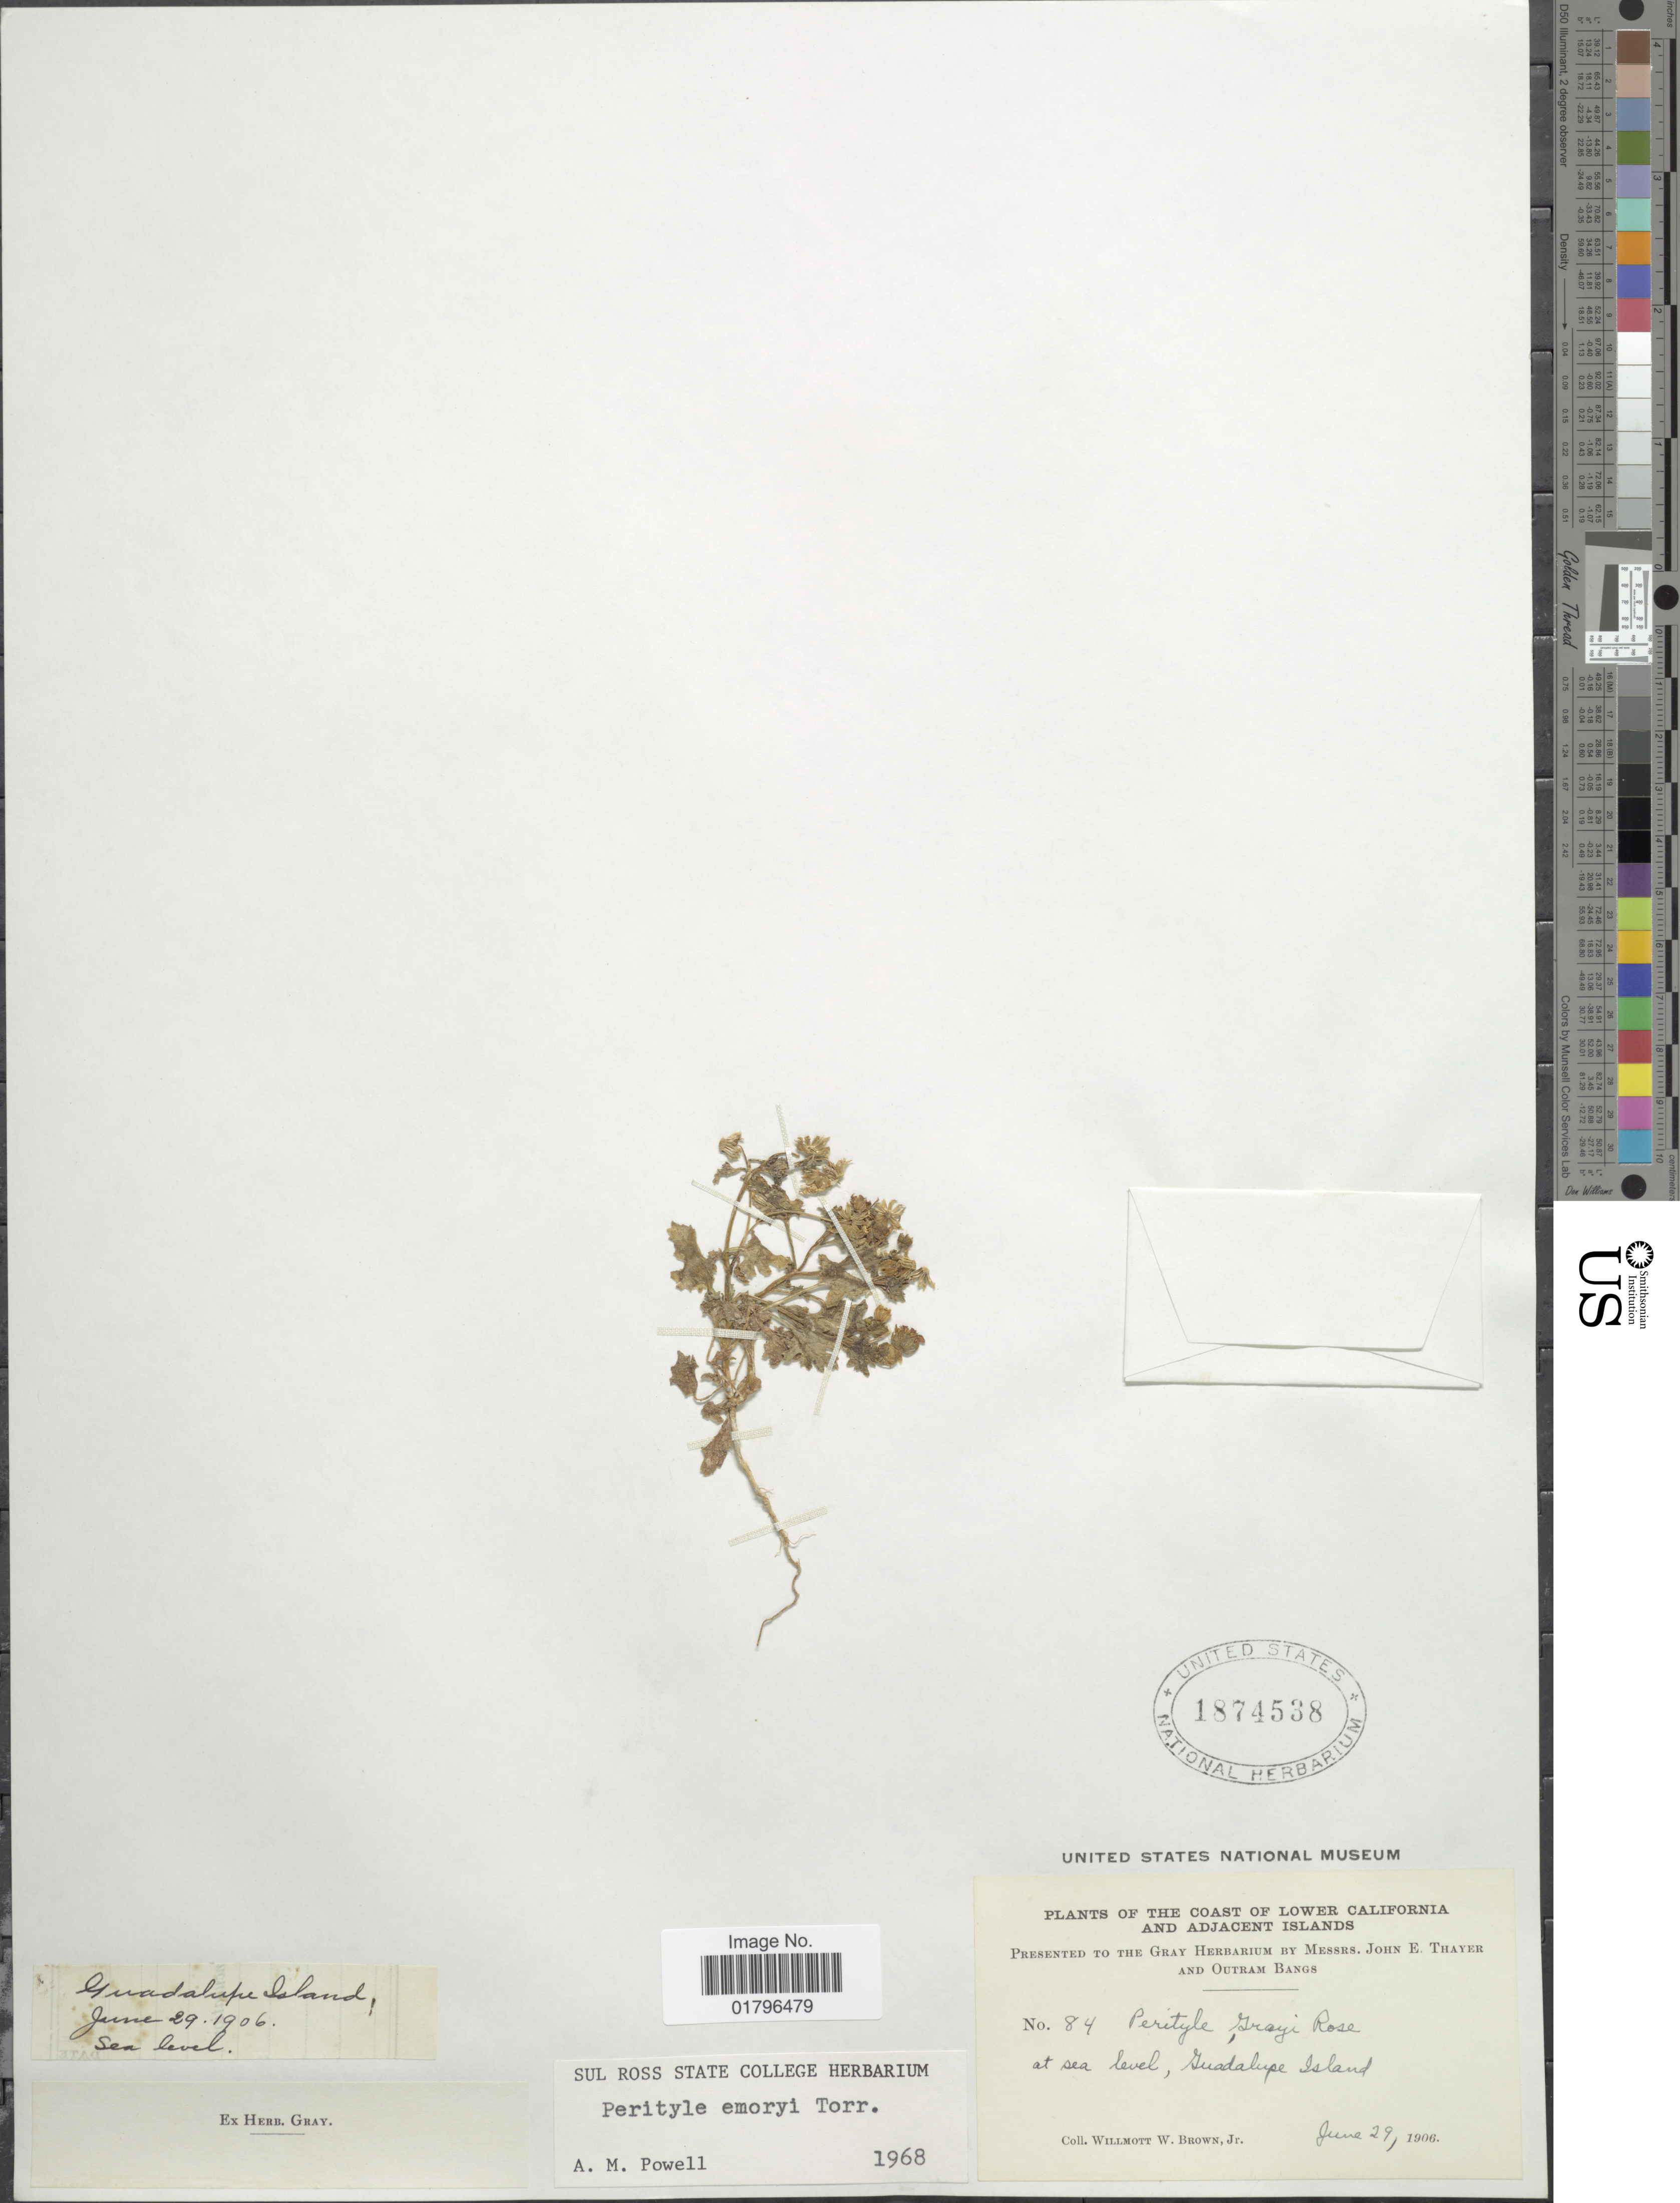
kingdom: Plantae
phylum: Tracheophyta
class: Magnoliopsida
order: Asterales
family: Asteraceae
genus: Perityle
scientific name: Perityle emoryi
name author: Torr.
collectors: W. W. Brown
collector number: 84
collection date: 1906-06-29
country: Mexico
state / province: Baja California Sur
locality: Lower California and adjacent Islands, Guadalupe Island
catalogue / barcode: US 1874538